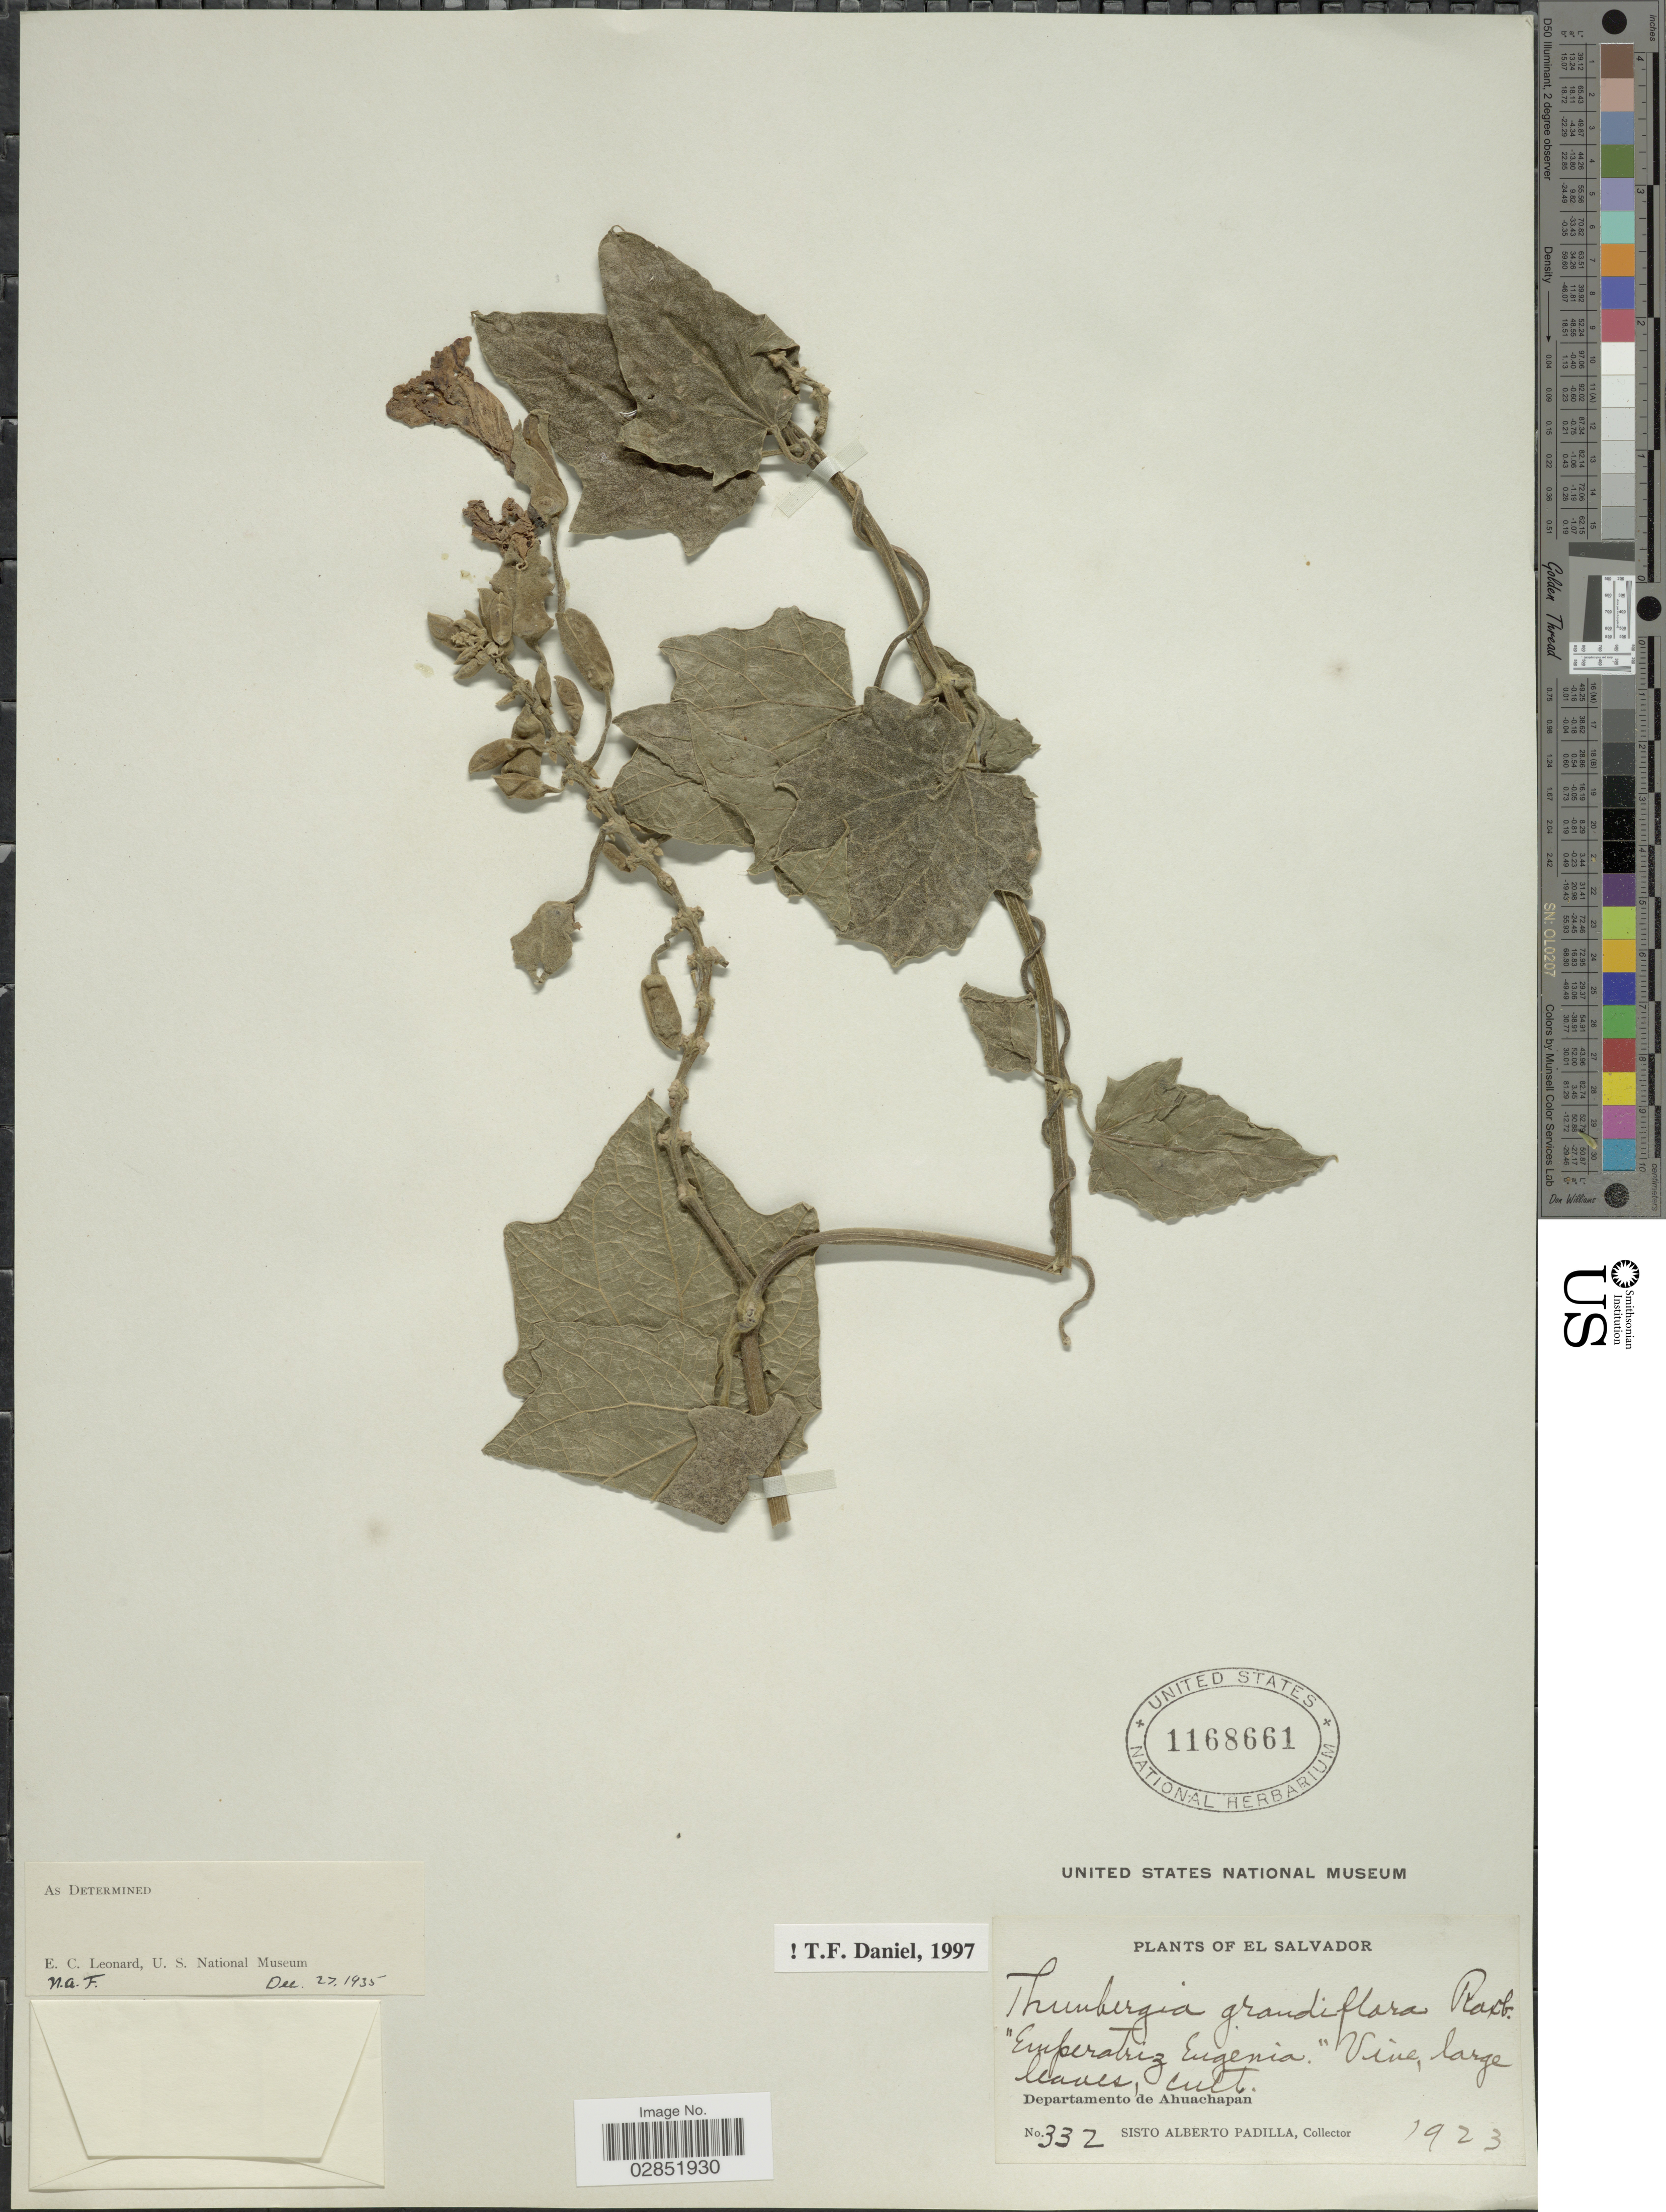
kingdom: Plantae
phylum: Tracheophyta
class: Magnoliopsida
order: Lamiales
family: Acanthaceae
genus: Thunbergia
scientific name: Thunbergia grandiflora 'Alba'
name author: (Roxb. ex Rottler) Roxb.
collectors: S. A. Padilla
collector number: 332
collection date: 1923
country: El Salvador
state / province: Ahuachapan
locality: Departamento de Ahuachapán.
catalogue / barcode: US 1168661